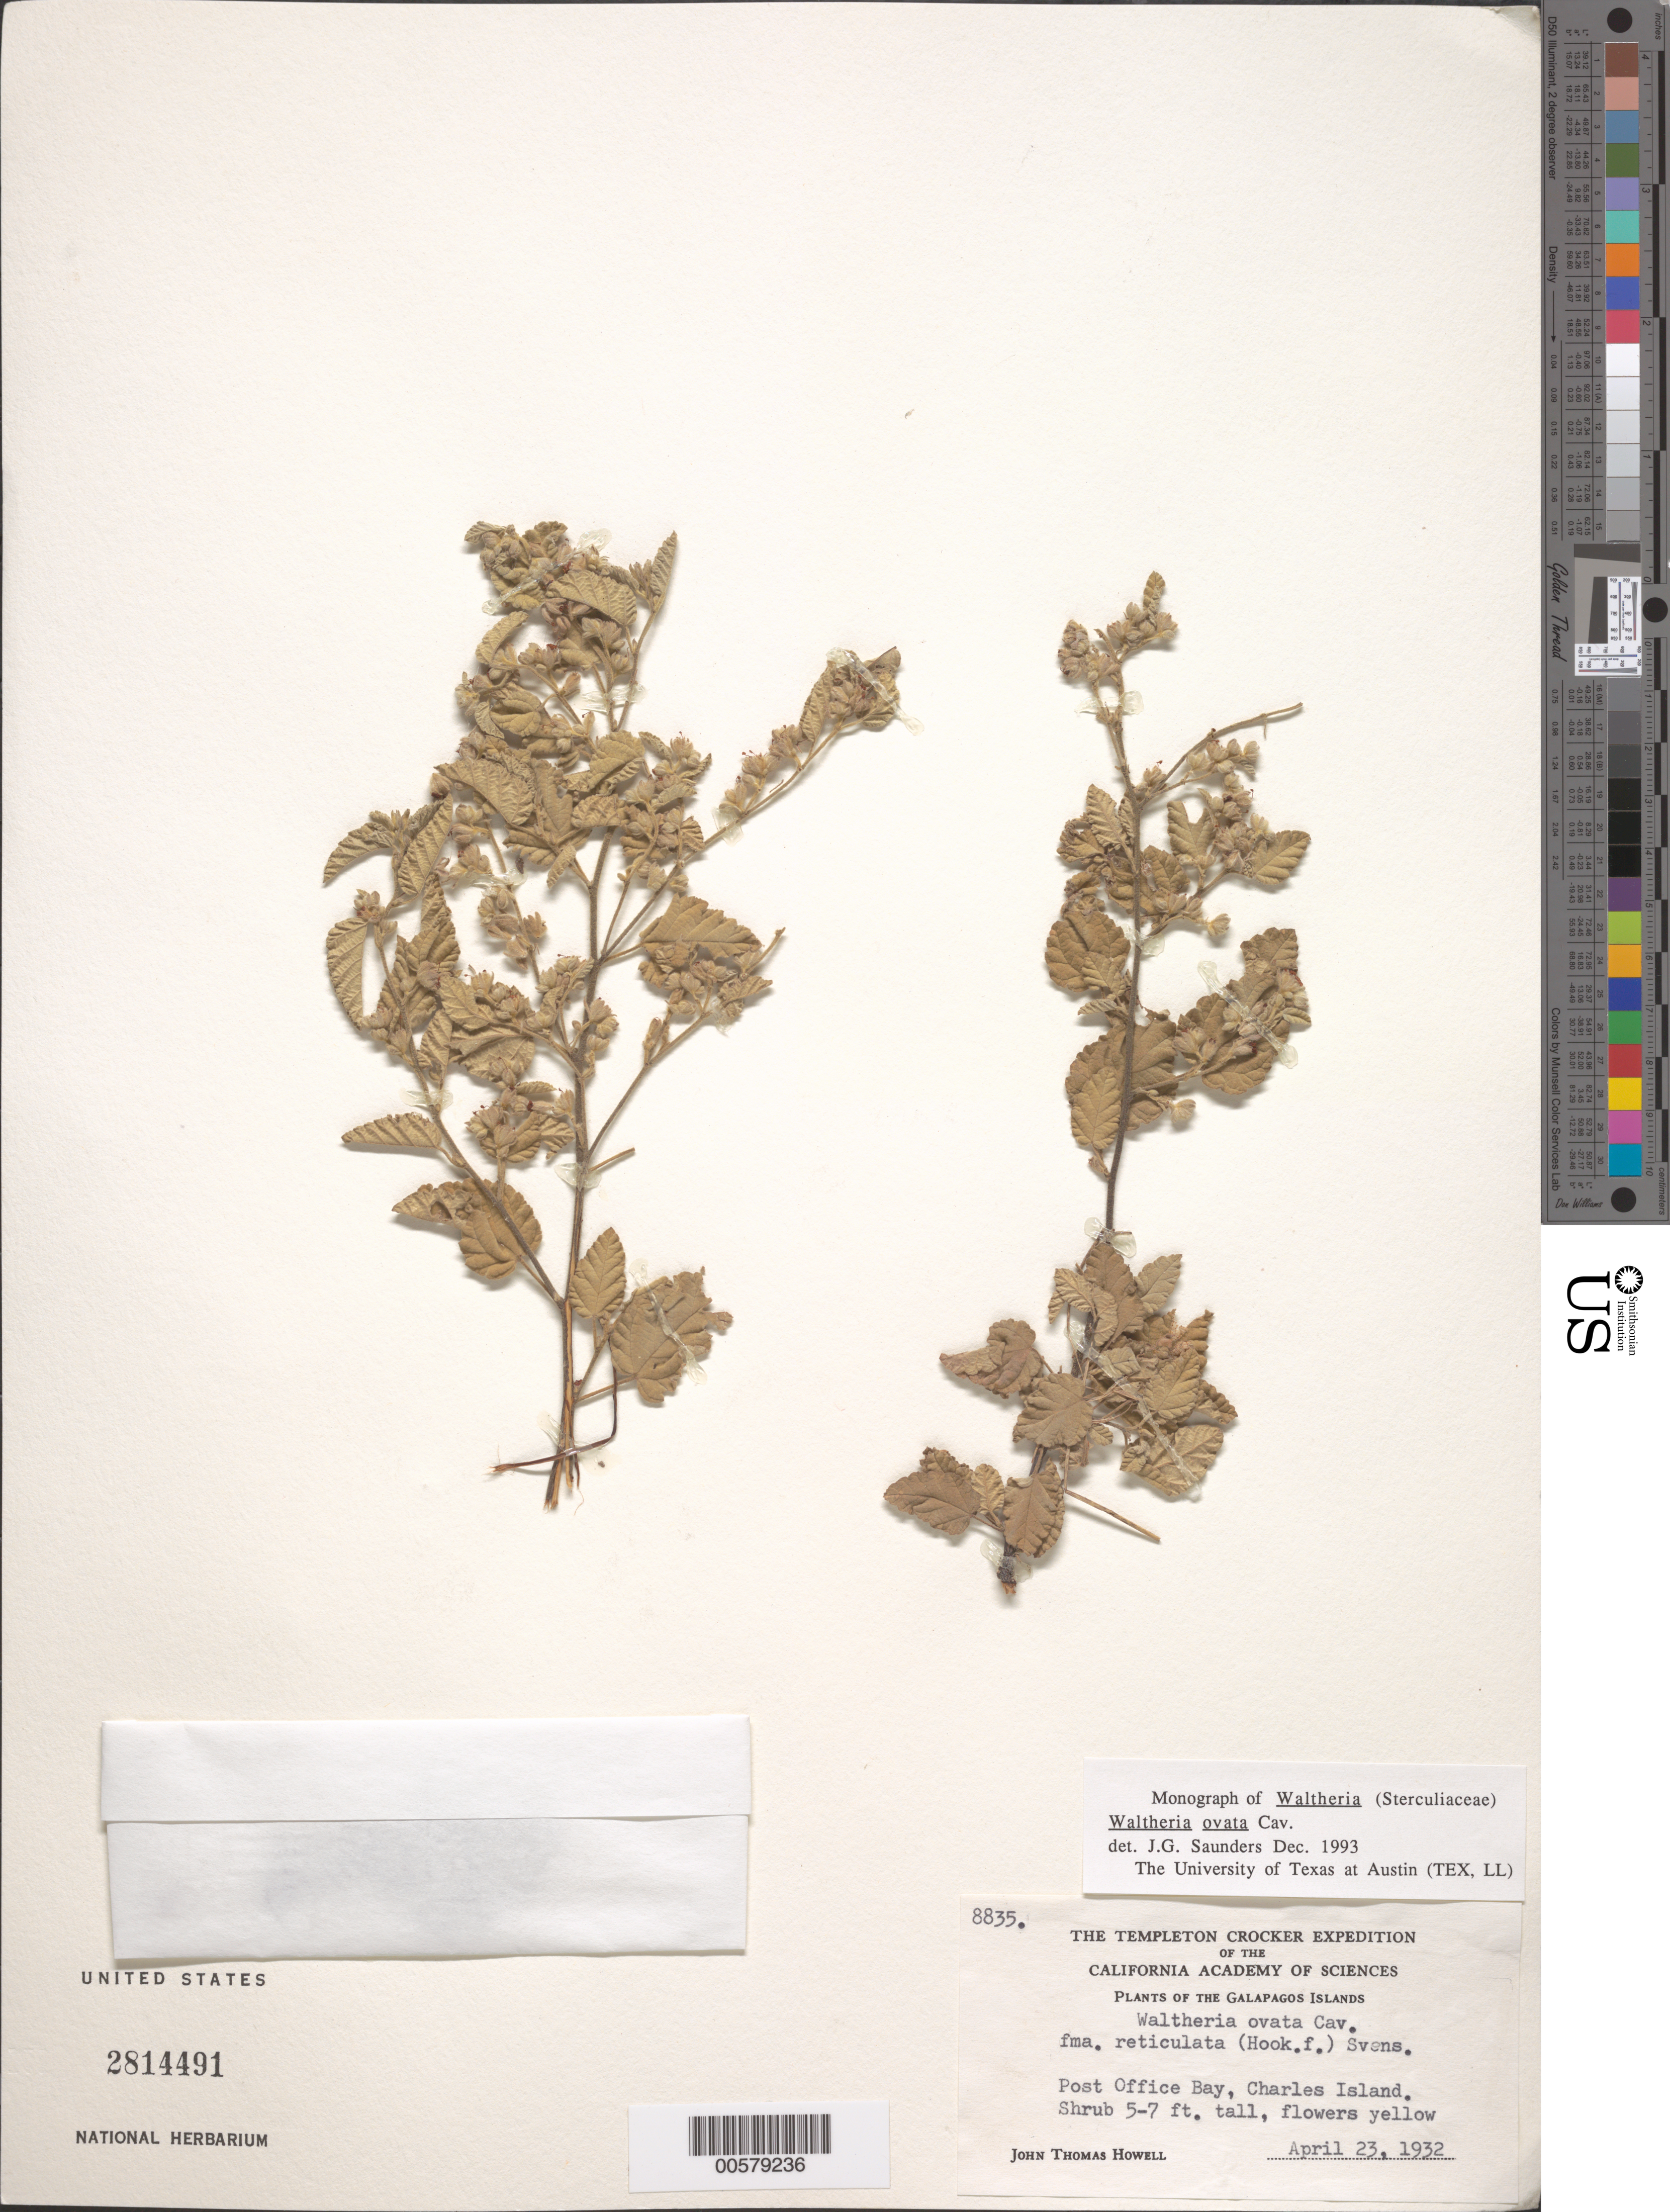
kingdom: Plantae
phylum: Tracheophyta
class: Magnoliopsida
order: Malvales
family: Malvaceae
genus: Waltheria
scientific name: Waltheria ovata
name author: Cav.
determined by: Saunders, J. G.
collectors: J. T. Howell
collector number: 8835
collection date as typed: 23 Apr 1932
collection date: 1932-04-23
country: Ecuador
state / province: Colón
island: Floreana [Charles, Santa Maria]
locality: Post OfFice Bay. [Charles Island = Isla Santa María (Floreana I.)]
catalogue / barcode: US 2814491